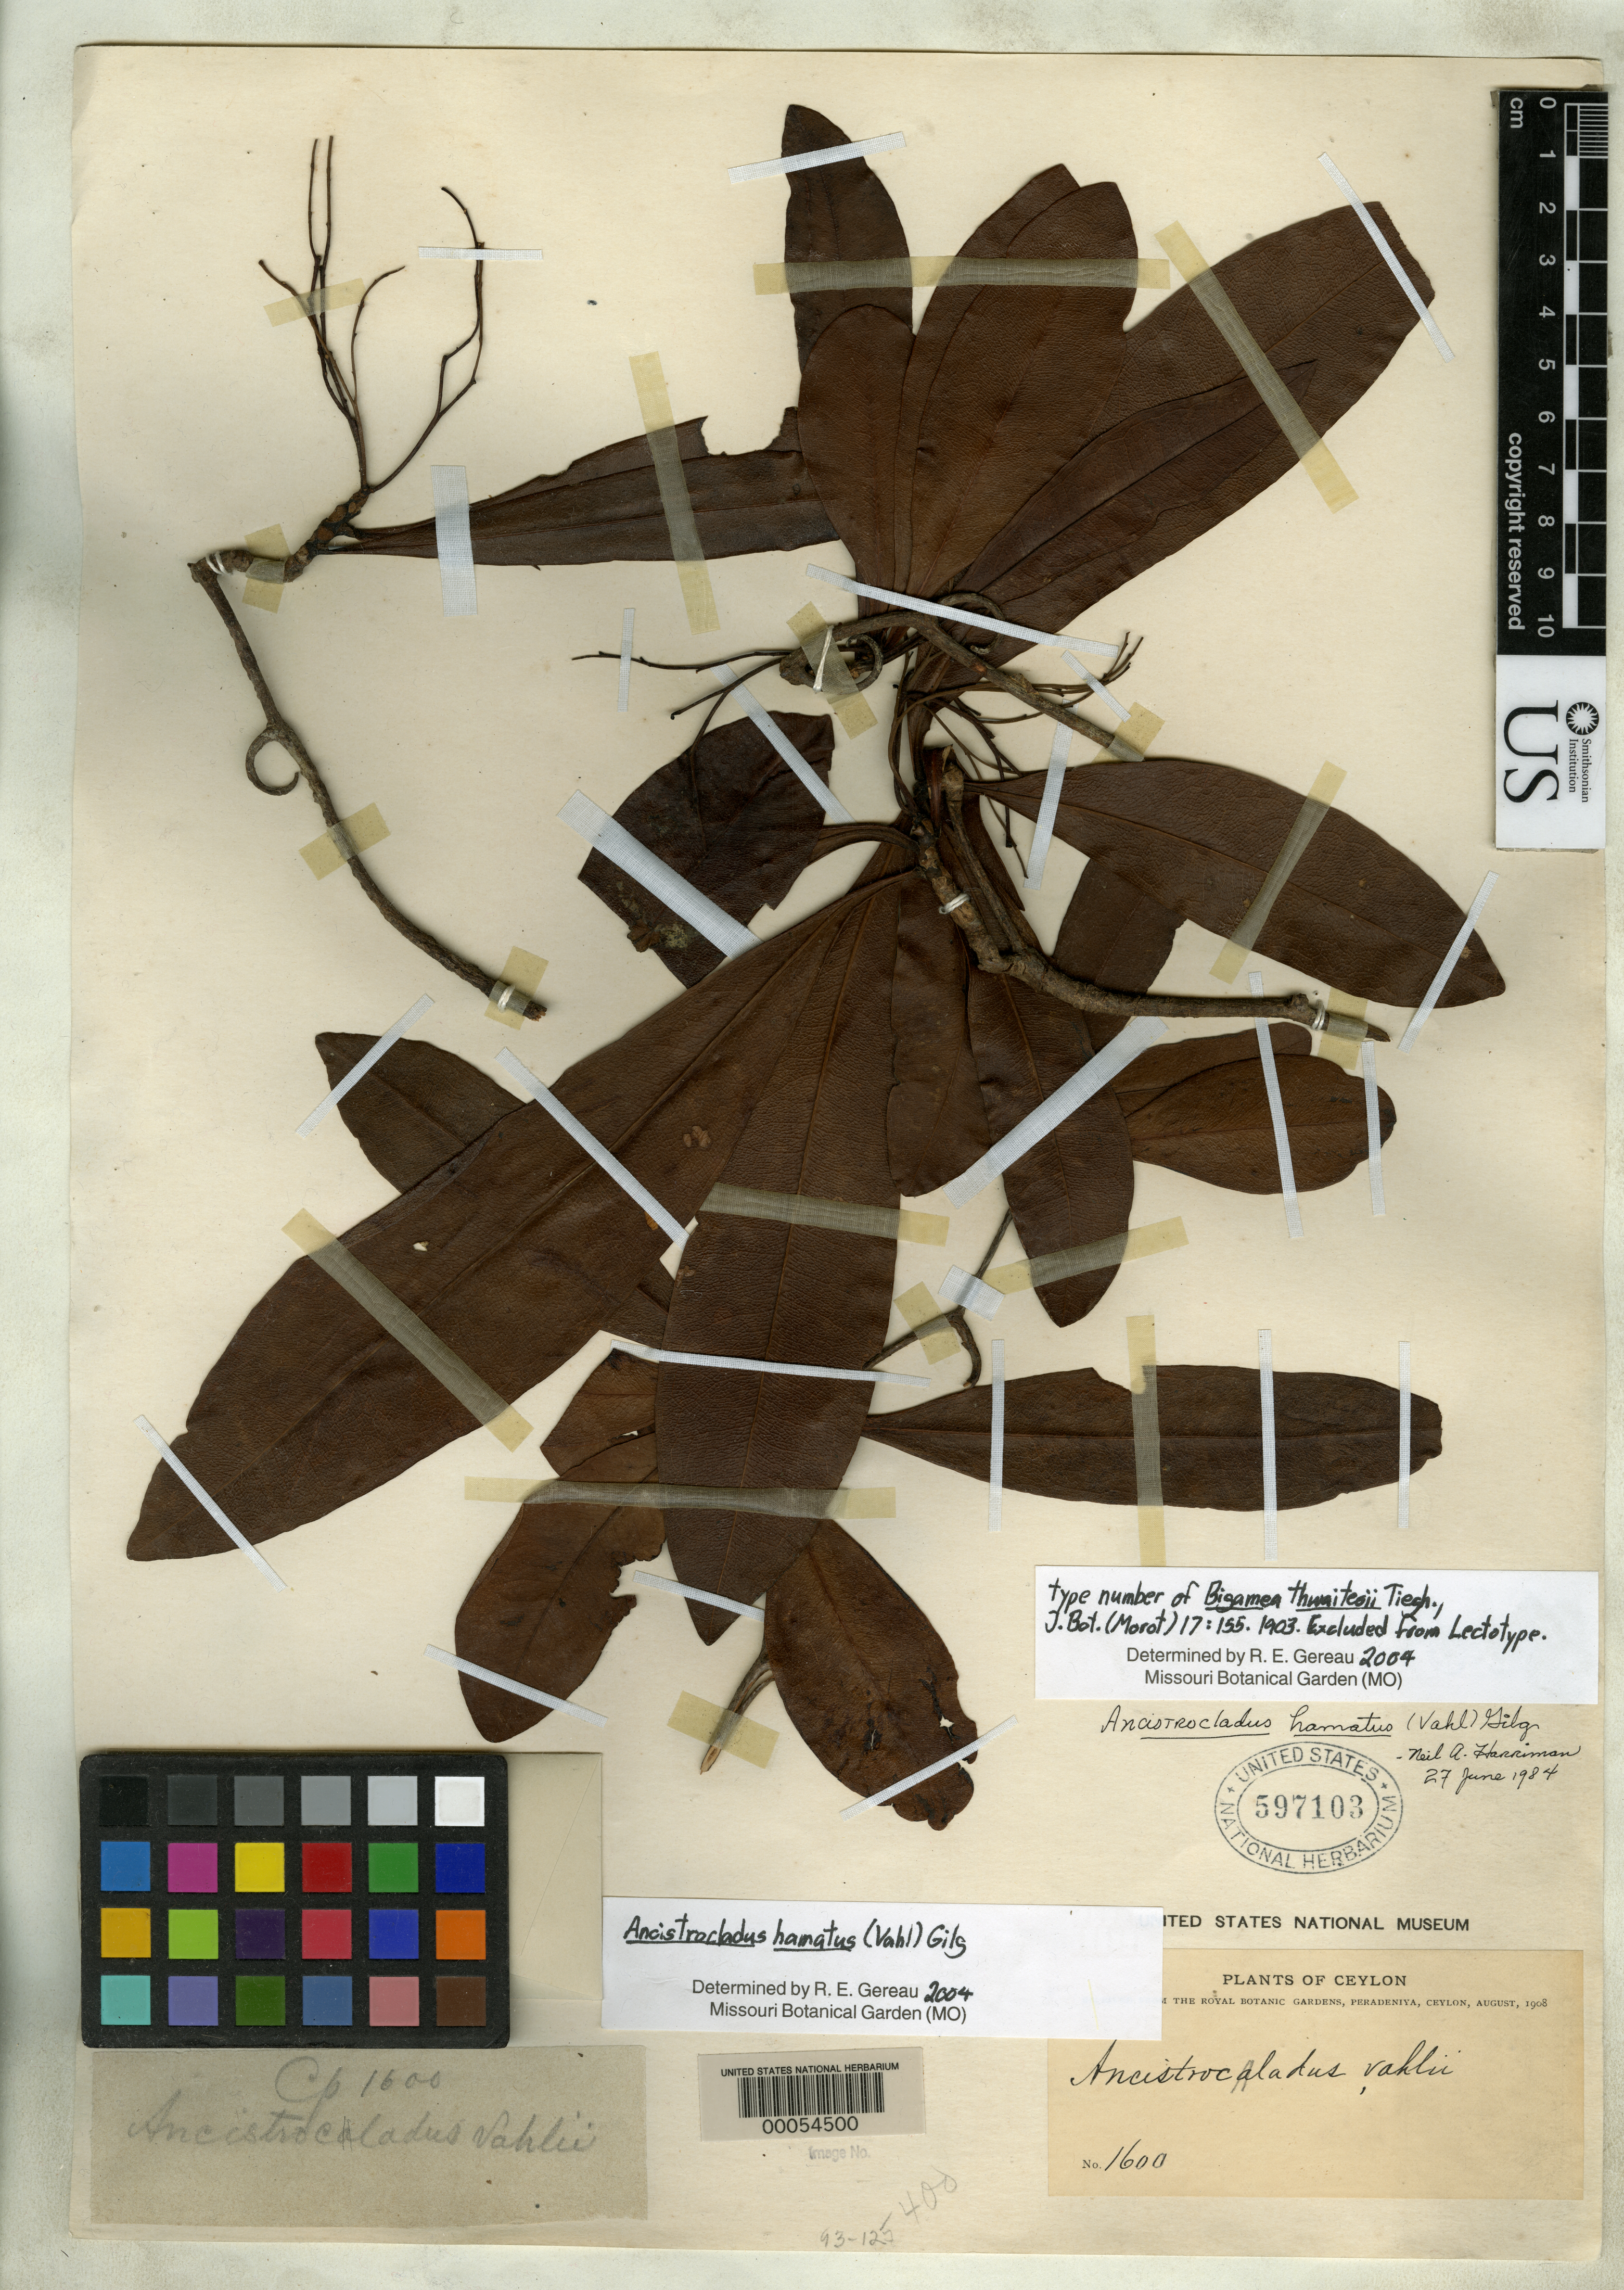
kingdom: Plantae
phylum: Tracheophyta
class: Magnoliopsida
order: Caryophyllales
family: Ancistrocladaceae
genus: Bigamea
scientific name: Bigamea thwaitesii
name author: Tiegh.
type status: Isosyntype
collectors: G. H. K. Thwaites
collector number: CP 1600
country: Sri Lanka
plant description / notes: Annotated by Gereau as "type number of Bigamea thwaitesii Tiegh. ... excluded from Lectotype."; This US sheet labeled "CP 1600" but without collector name, date, or locality.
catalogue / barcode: US 597103